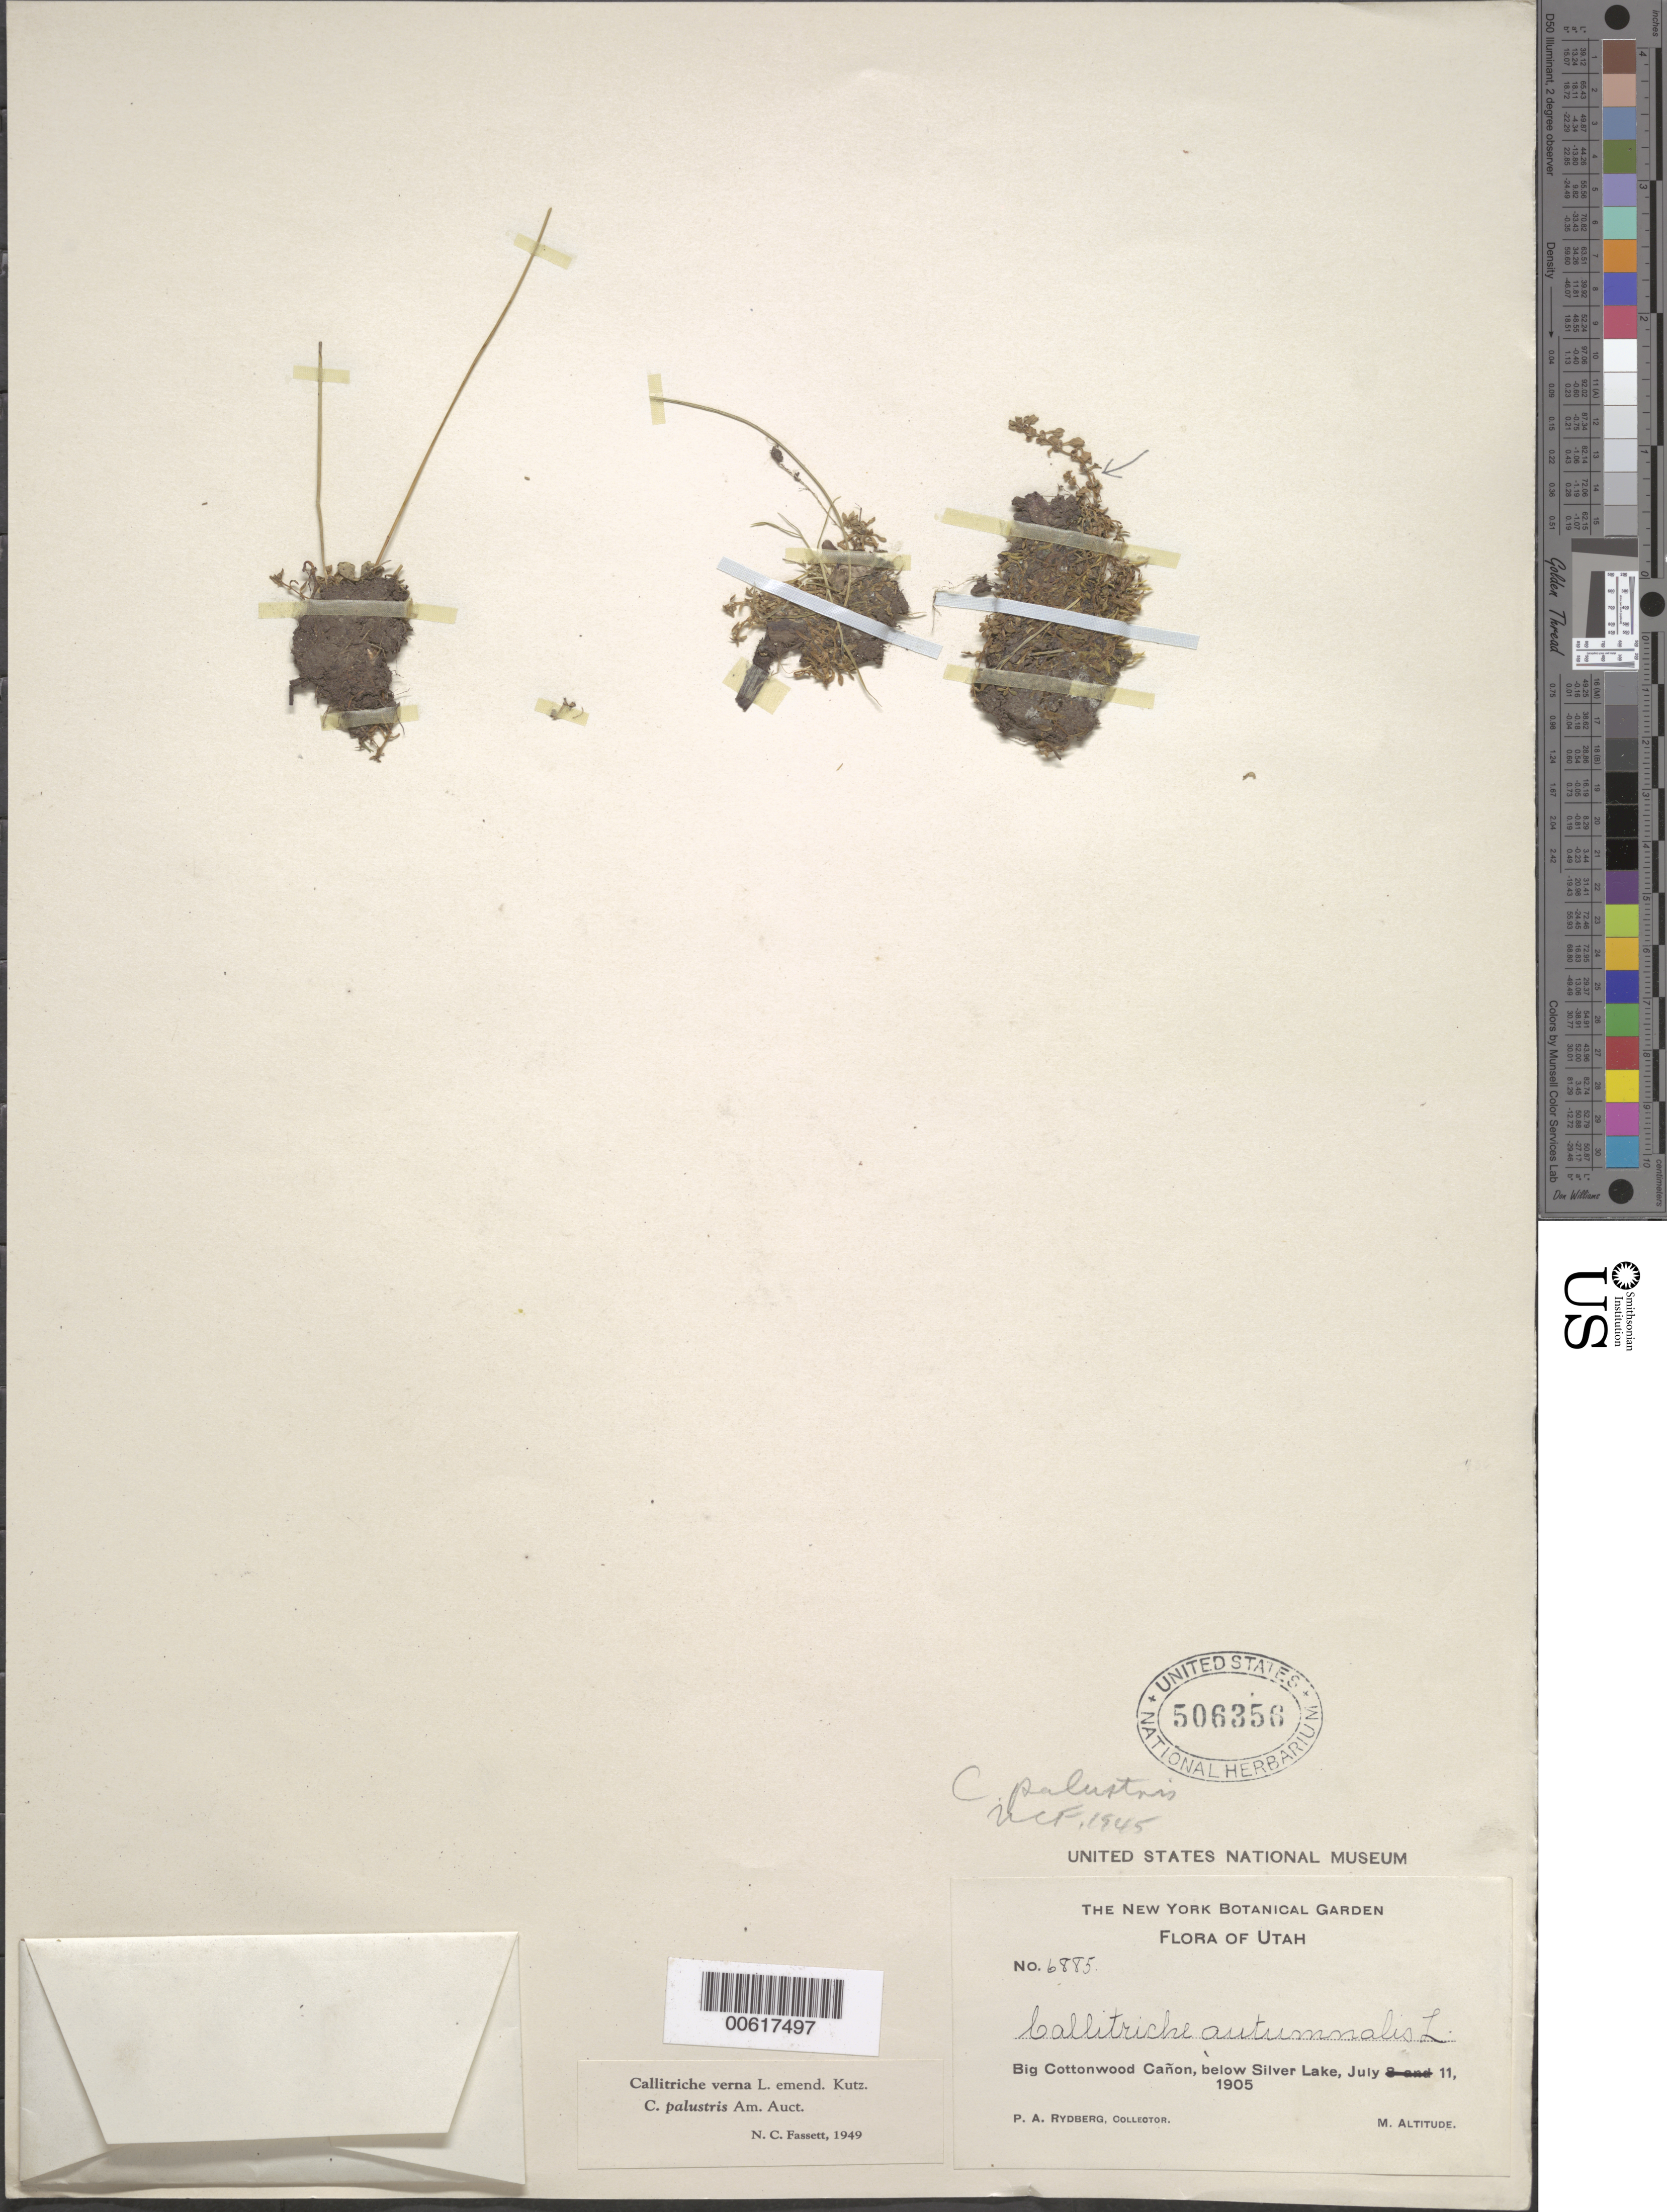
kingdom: Plantae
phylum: Tracheophyta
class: Magnoliopsida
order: Lamiales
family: Plantaginaceae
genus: Callitriche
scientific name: Callitriche verna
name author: L.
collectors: P. A. Rydberg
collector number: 6885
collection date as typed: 11 Jul 1905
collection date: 1905-07-11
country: United States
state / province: Utah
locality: Big Cottonwood Canon, below Silver Lake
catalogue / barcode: US 506356